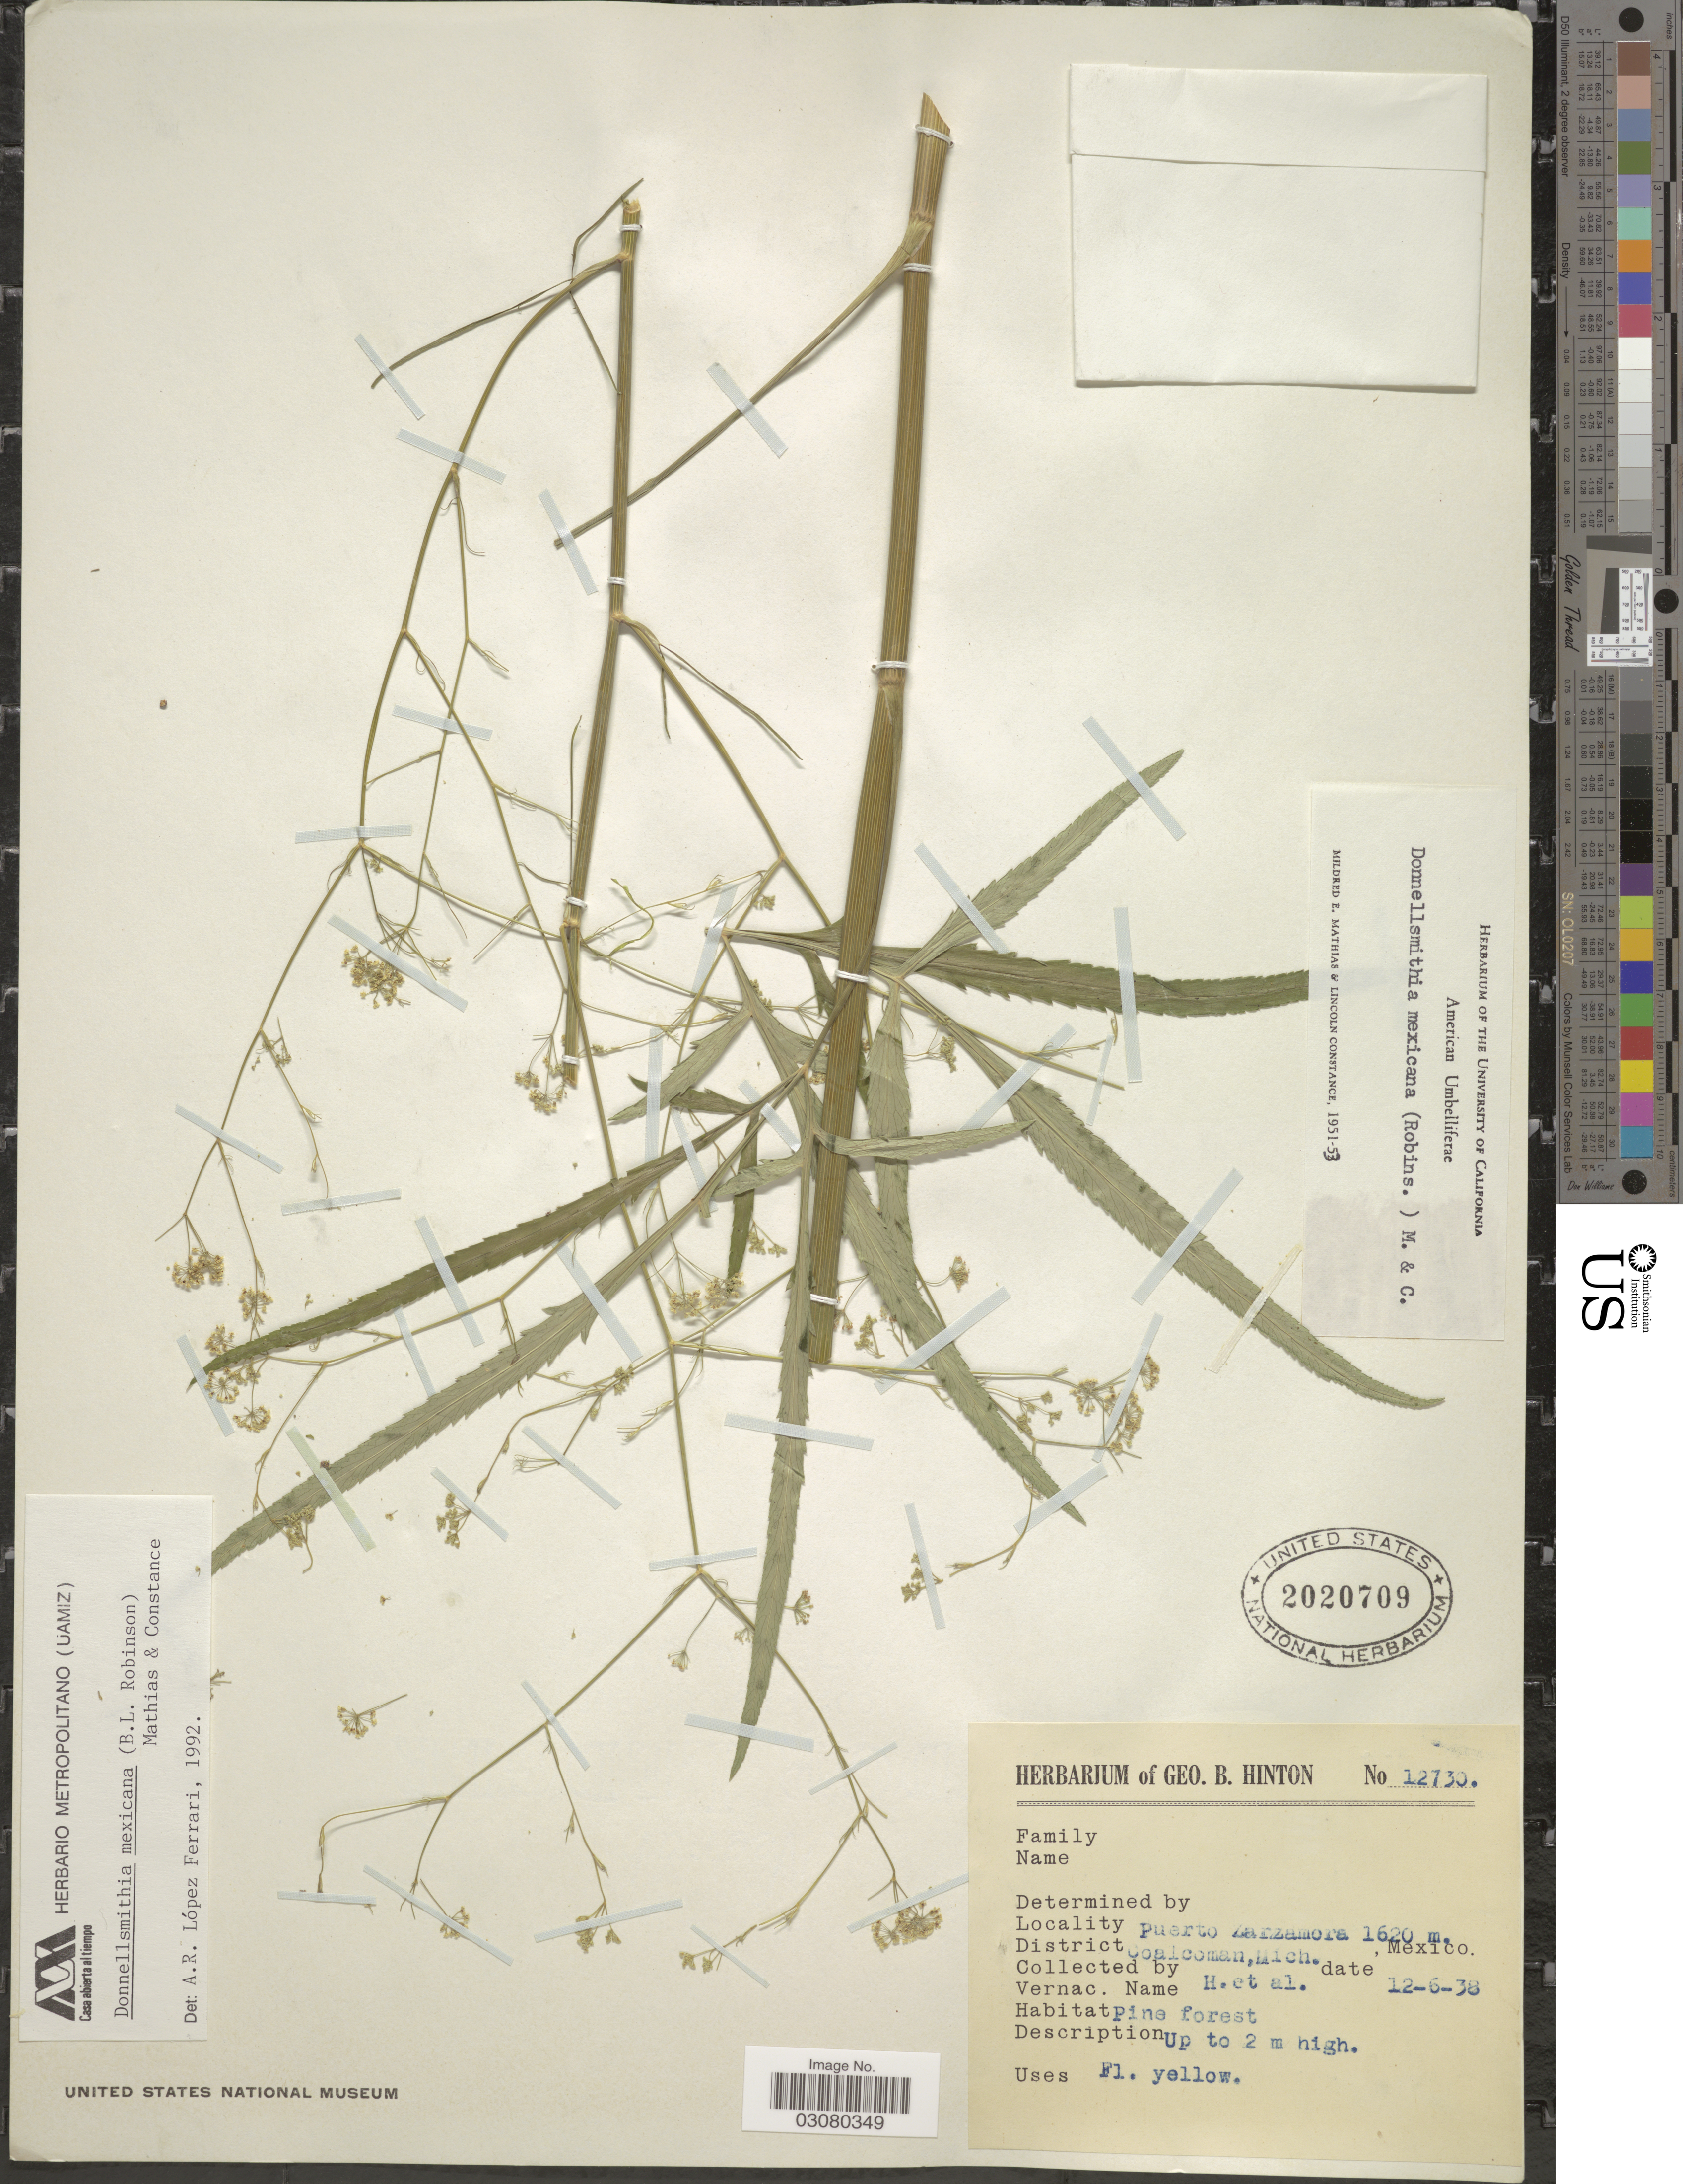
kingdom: Plantae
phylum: Tracheophyta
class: Magnoliopsida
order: Apiales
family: Apiaceae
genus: Donnellsmithia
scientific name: Donnellsmithia mexicana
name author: (B.L. Rob.) Mathias & Constance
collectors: G. B. Hinton & et al.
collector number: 12730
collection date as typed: Transcribed d/m/y: 12/6/38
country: Mexico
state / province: Michoacán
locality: Puerto Zarzamora. District Coalcoman, Mich.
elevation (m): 1620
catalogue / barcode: US 2020709